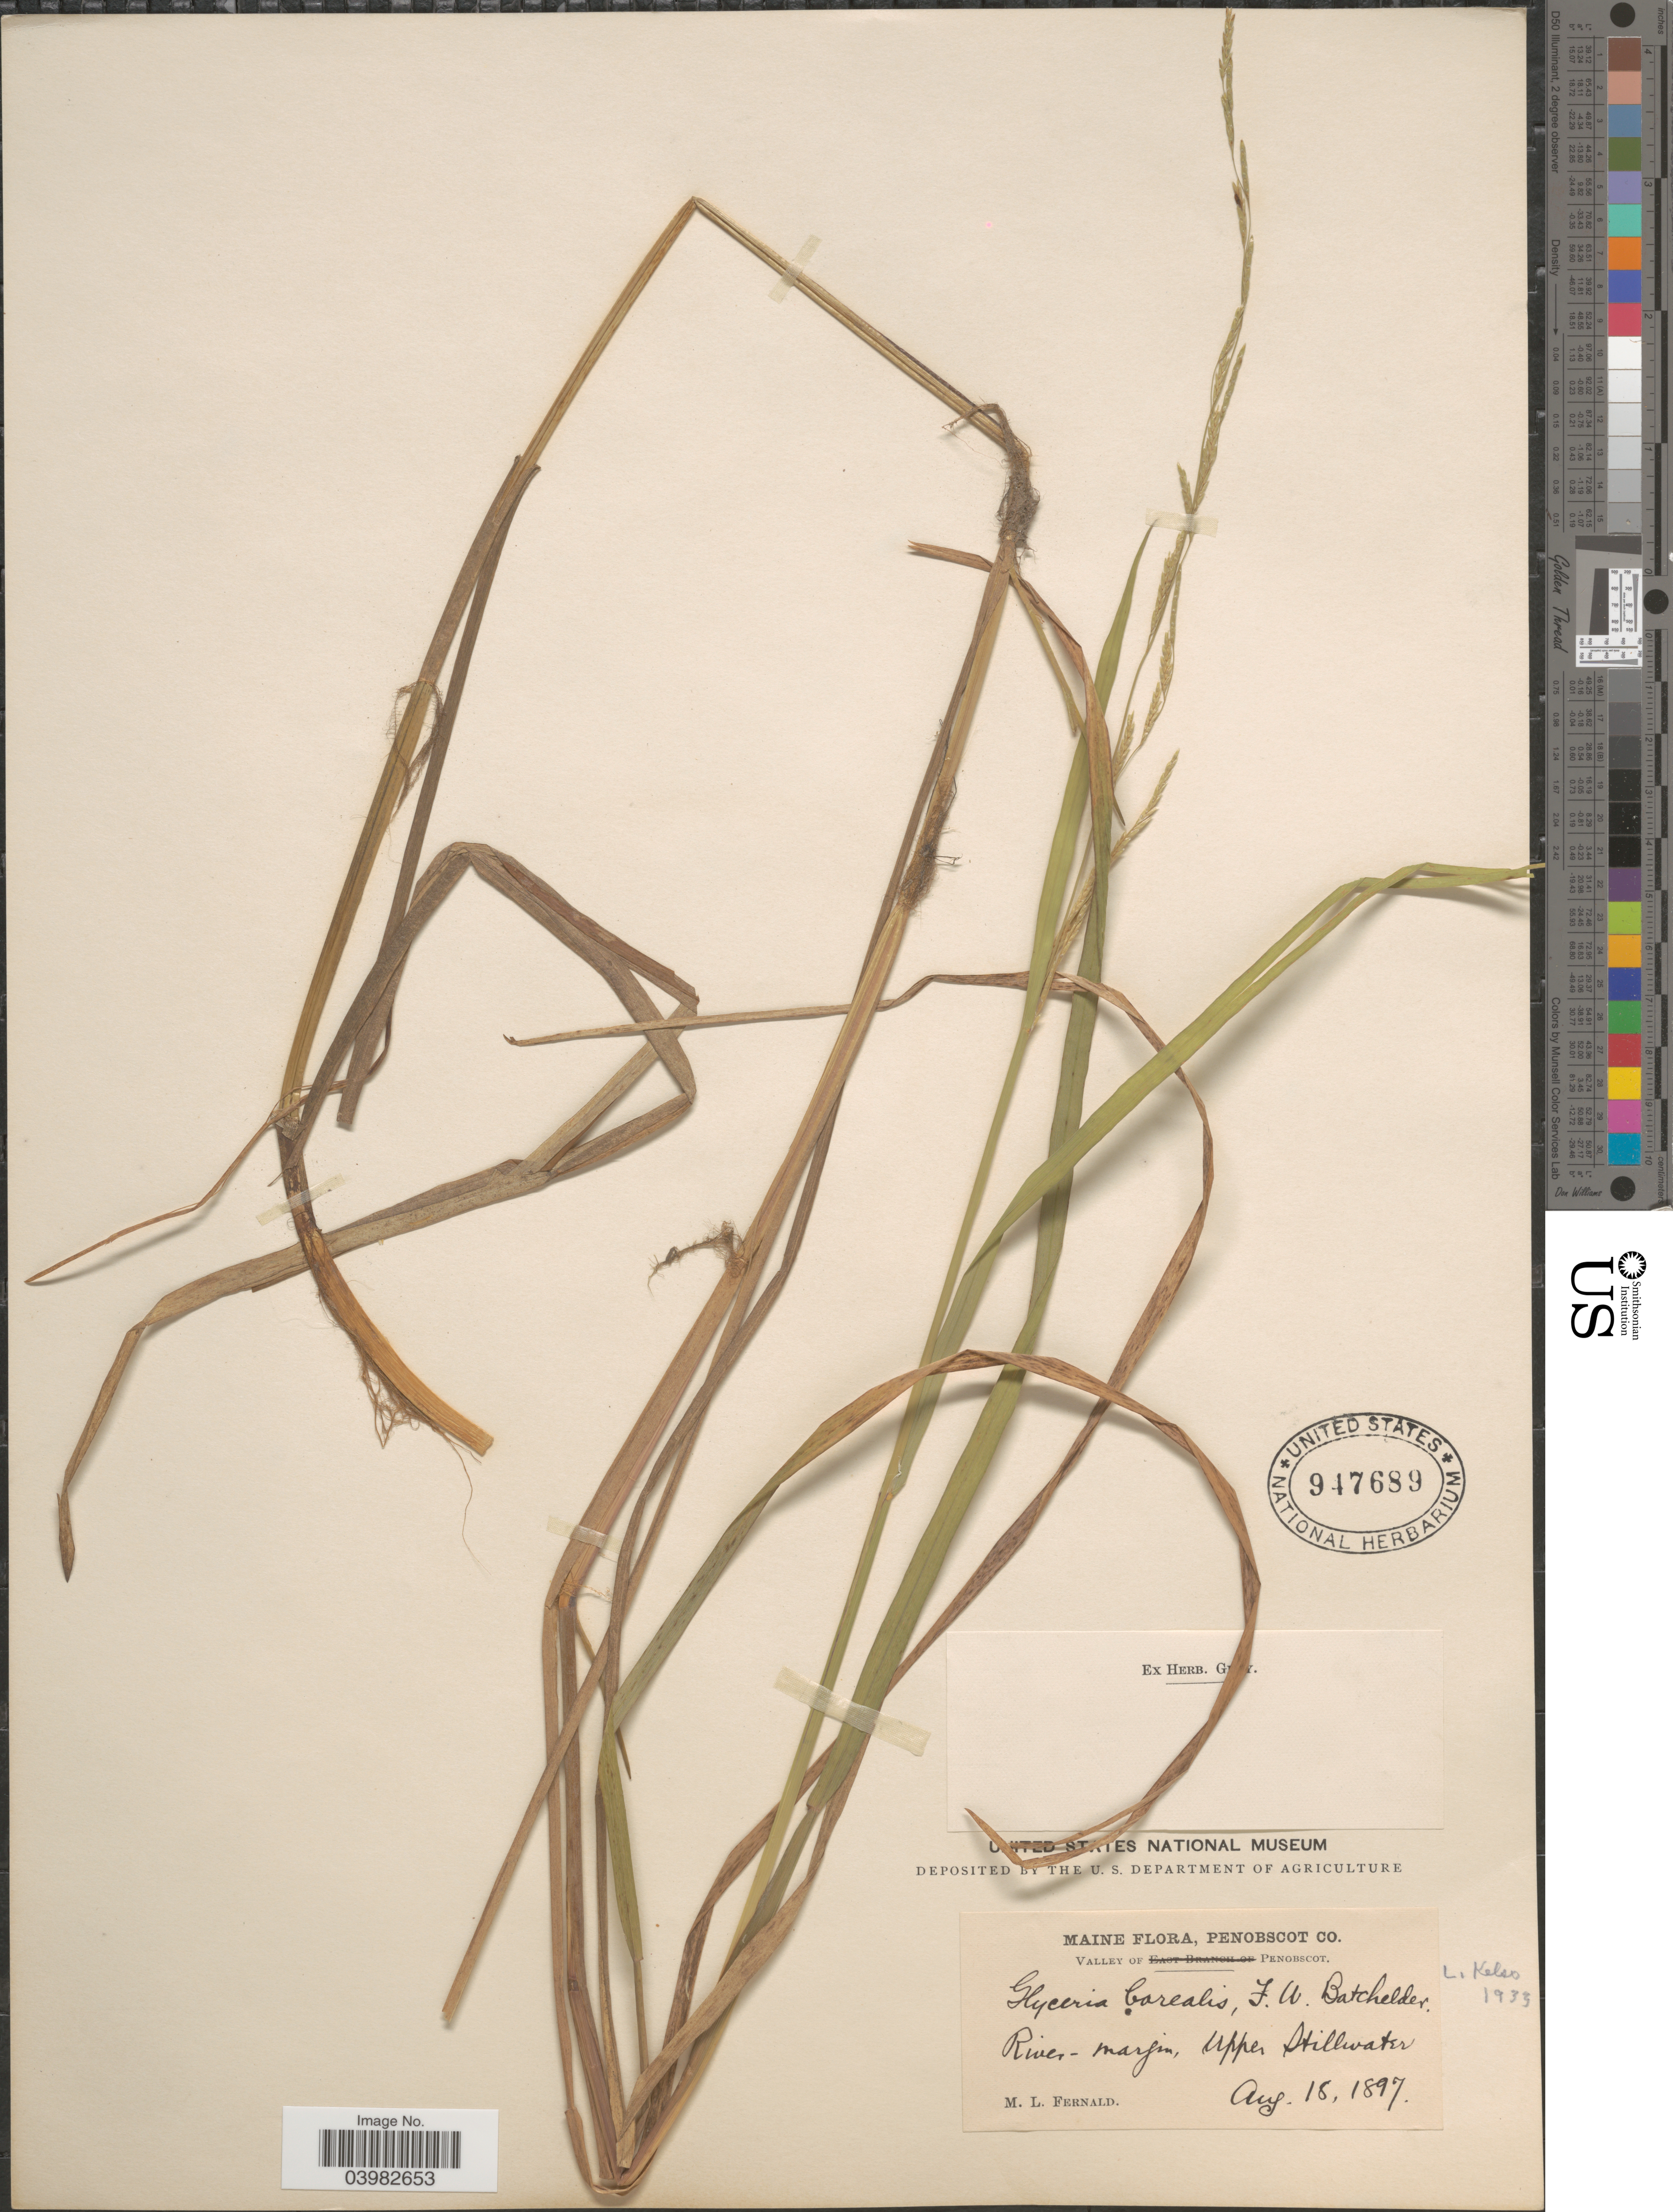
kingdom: Plantae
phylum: Tracheophyta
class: Liliopsida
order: Poales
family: Poaceae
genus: Glyceria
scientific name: Glyceria borealis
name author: (Nash) Batchelder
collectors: M. L. Fernald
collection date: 1897-08-15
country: United States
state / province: Maine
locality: Penobscot Co. Valley of Penobscot. River-margin, Upper Stillwater.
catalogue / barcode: US 947689